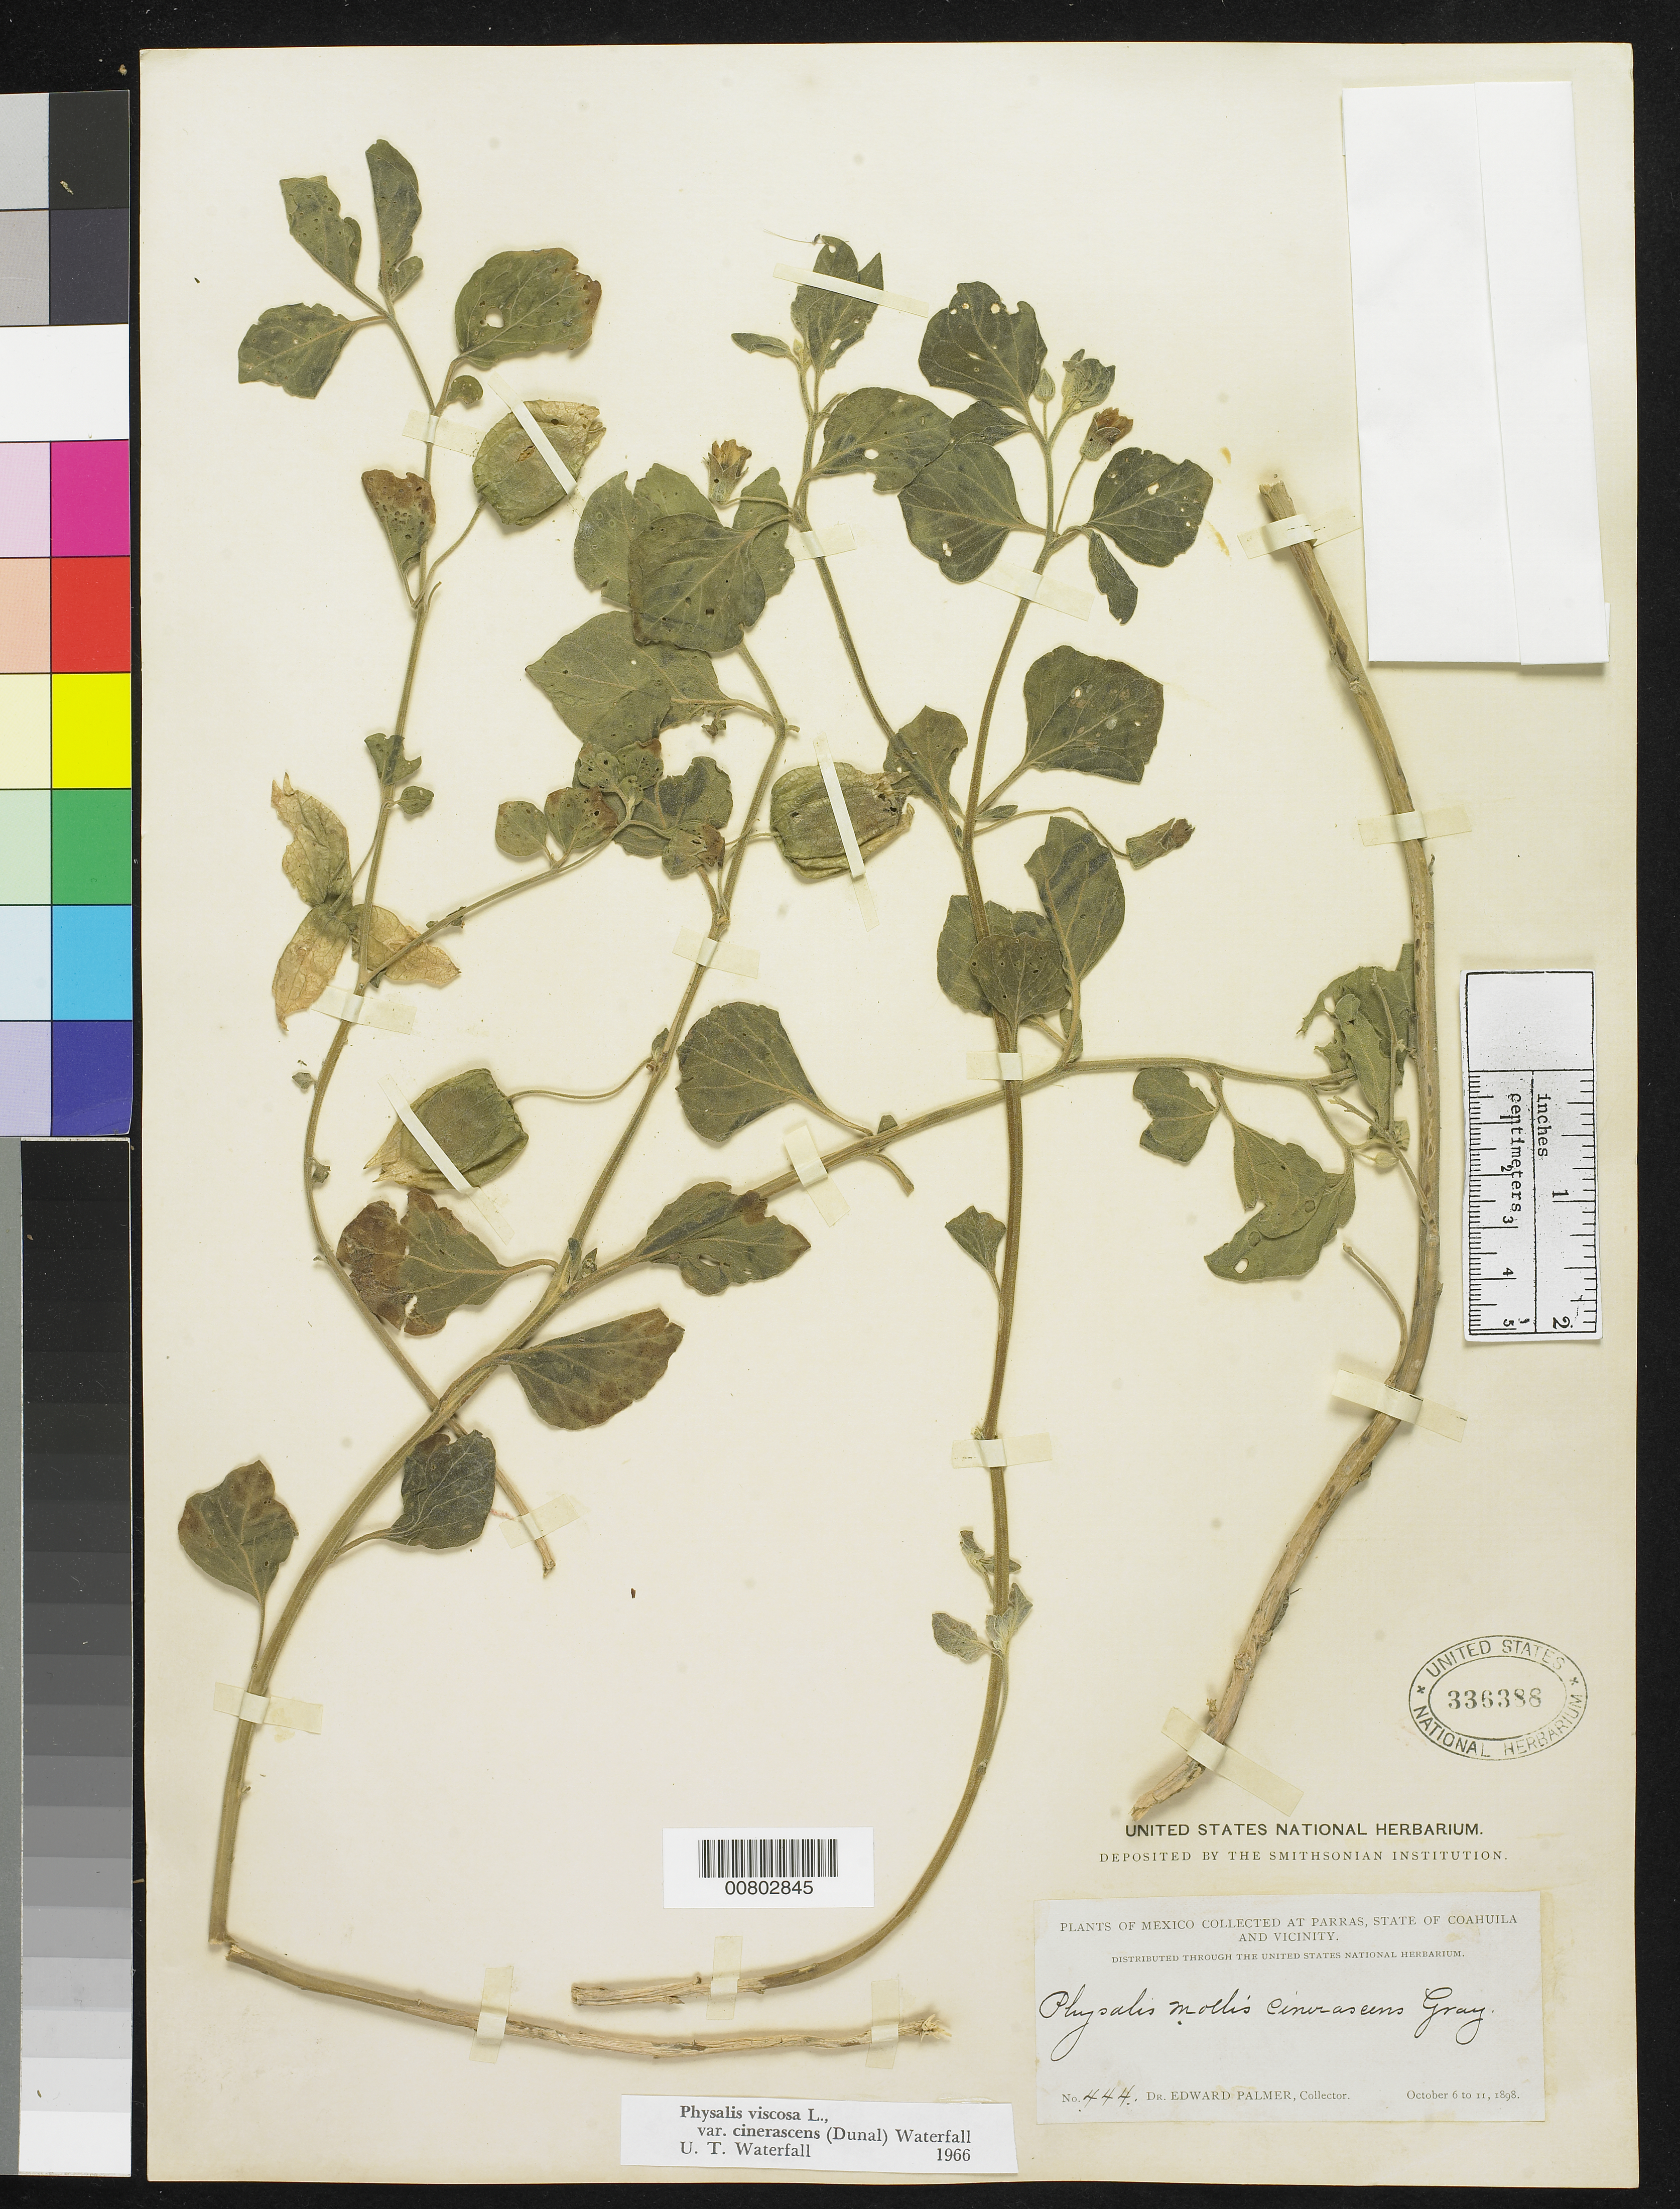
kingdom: Plantae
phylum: Tracheophyta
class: Magnoliopsida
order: Solanales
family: Solanaceae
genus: Physalis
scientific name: Physalis cinerascens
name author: (Dunal) Hitchc.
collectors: E. Palmer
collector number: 444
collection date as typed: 06 Oct 1898 to 11 Oct 1898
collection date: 1898-10-06/1898-10-11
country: Mexico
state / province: Coahuila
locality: Parras, Coahuila and vicinity.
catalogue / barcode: US 336388